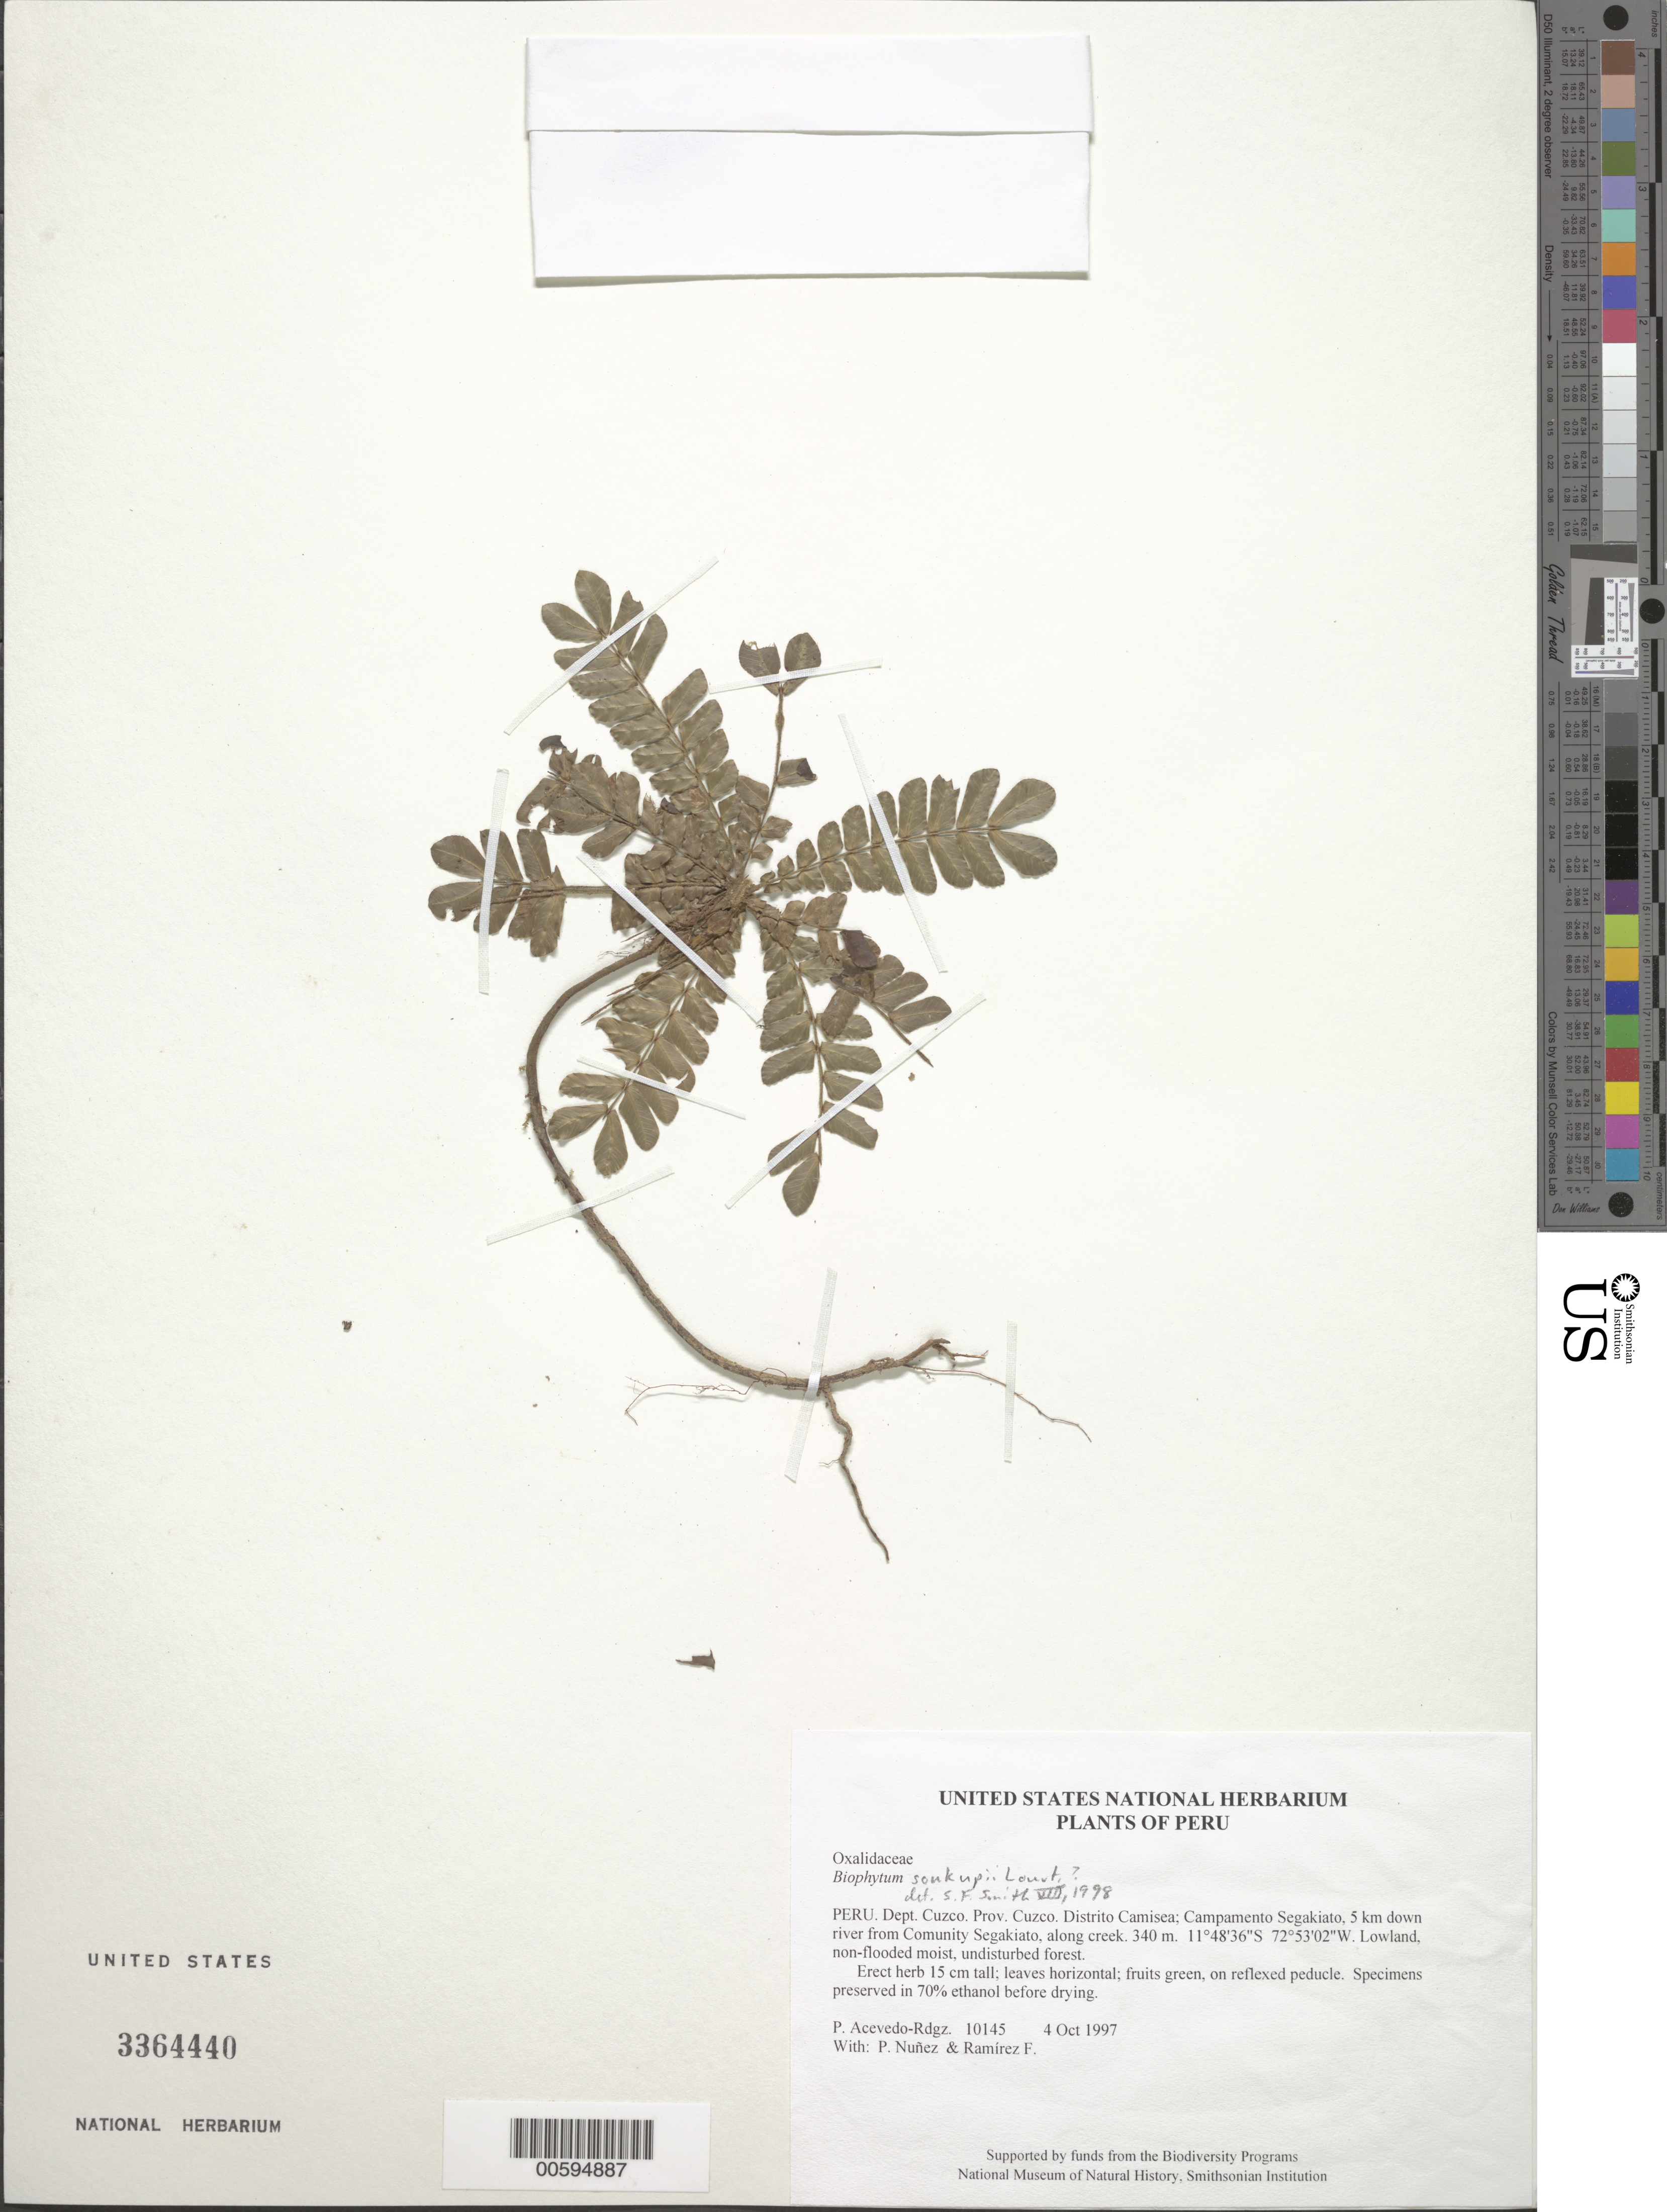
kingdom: Plantae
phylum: Tracheophyta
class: Magnoliopsida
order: Oxalidales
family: Oxalidaceae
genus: Biophytum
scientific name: Biophytum soukupii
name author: Lourteig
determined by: Smith, Stephen F., (US), NMNH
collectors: P. Acevedo-Rodr., P. Nuñez V. & F. Ramirez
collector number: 10145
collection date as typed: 04 Oct 1997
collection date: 1997-10-04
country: Peru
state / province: Cusco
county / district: Cusco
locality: Distrito Camisea; Campamento Segakiato, 5 km down river from Comunity Segakiato, along creek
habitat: Lowland, non-flooded moist, undisturbed forest.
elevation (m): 340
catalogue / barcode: US 3364440